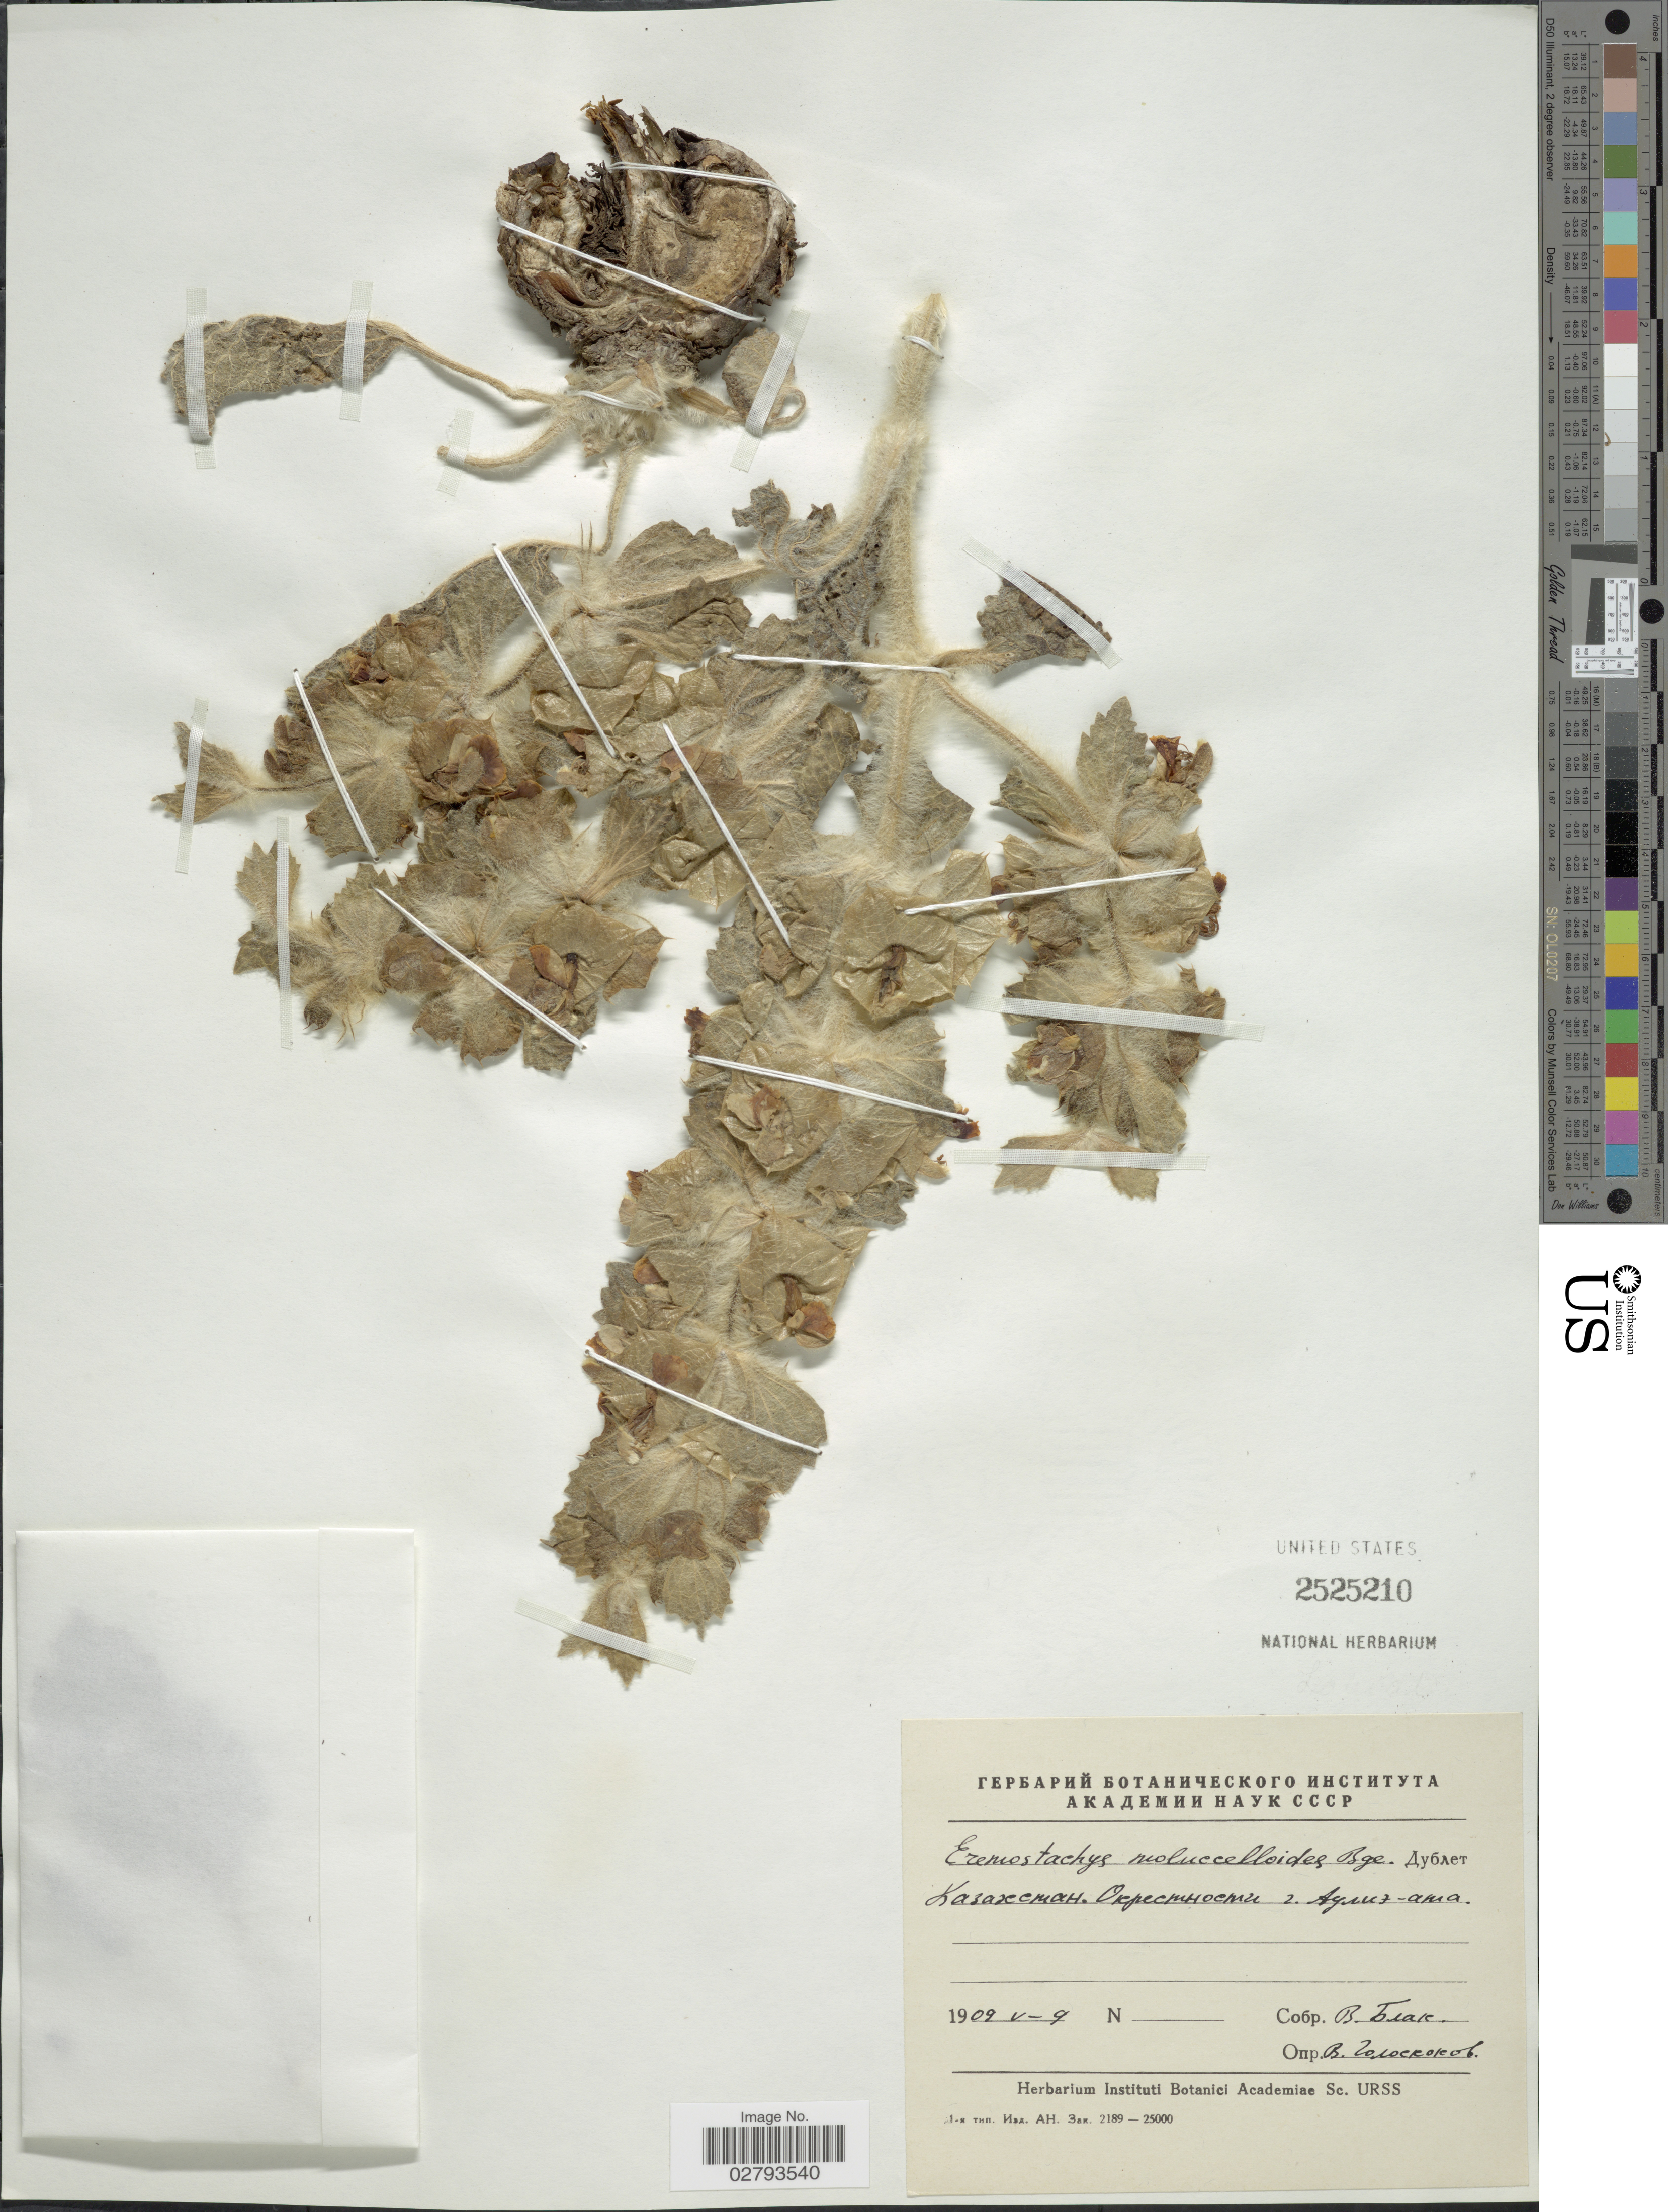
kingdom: Plantae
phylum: Tracheophyta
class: Magnoliopsida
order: Lamiales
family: Lamiaceae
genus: Eremostachys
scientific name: Eremostachys molucelloides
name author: Bunge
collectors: V. Blank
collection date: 1909-05-09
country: Kazakhstan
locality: Vicinity of Aulie-Ata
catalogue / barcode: US 2525210